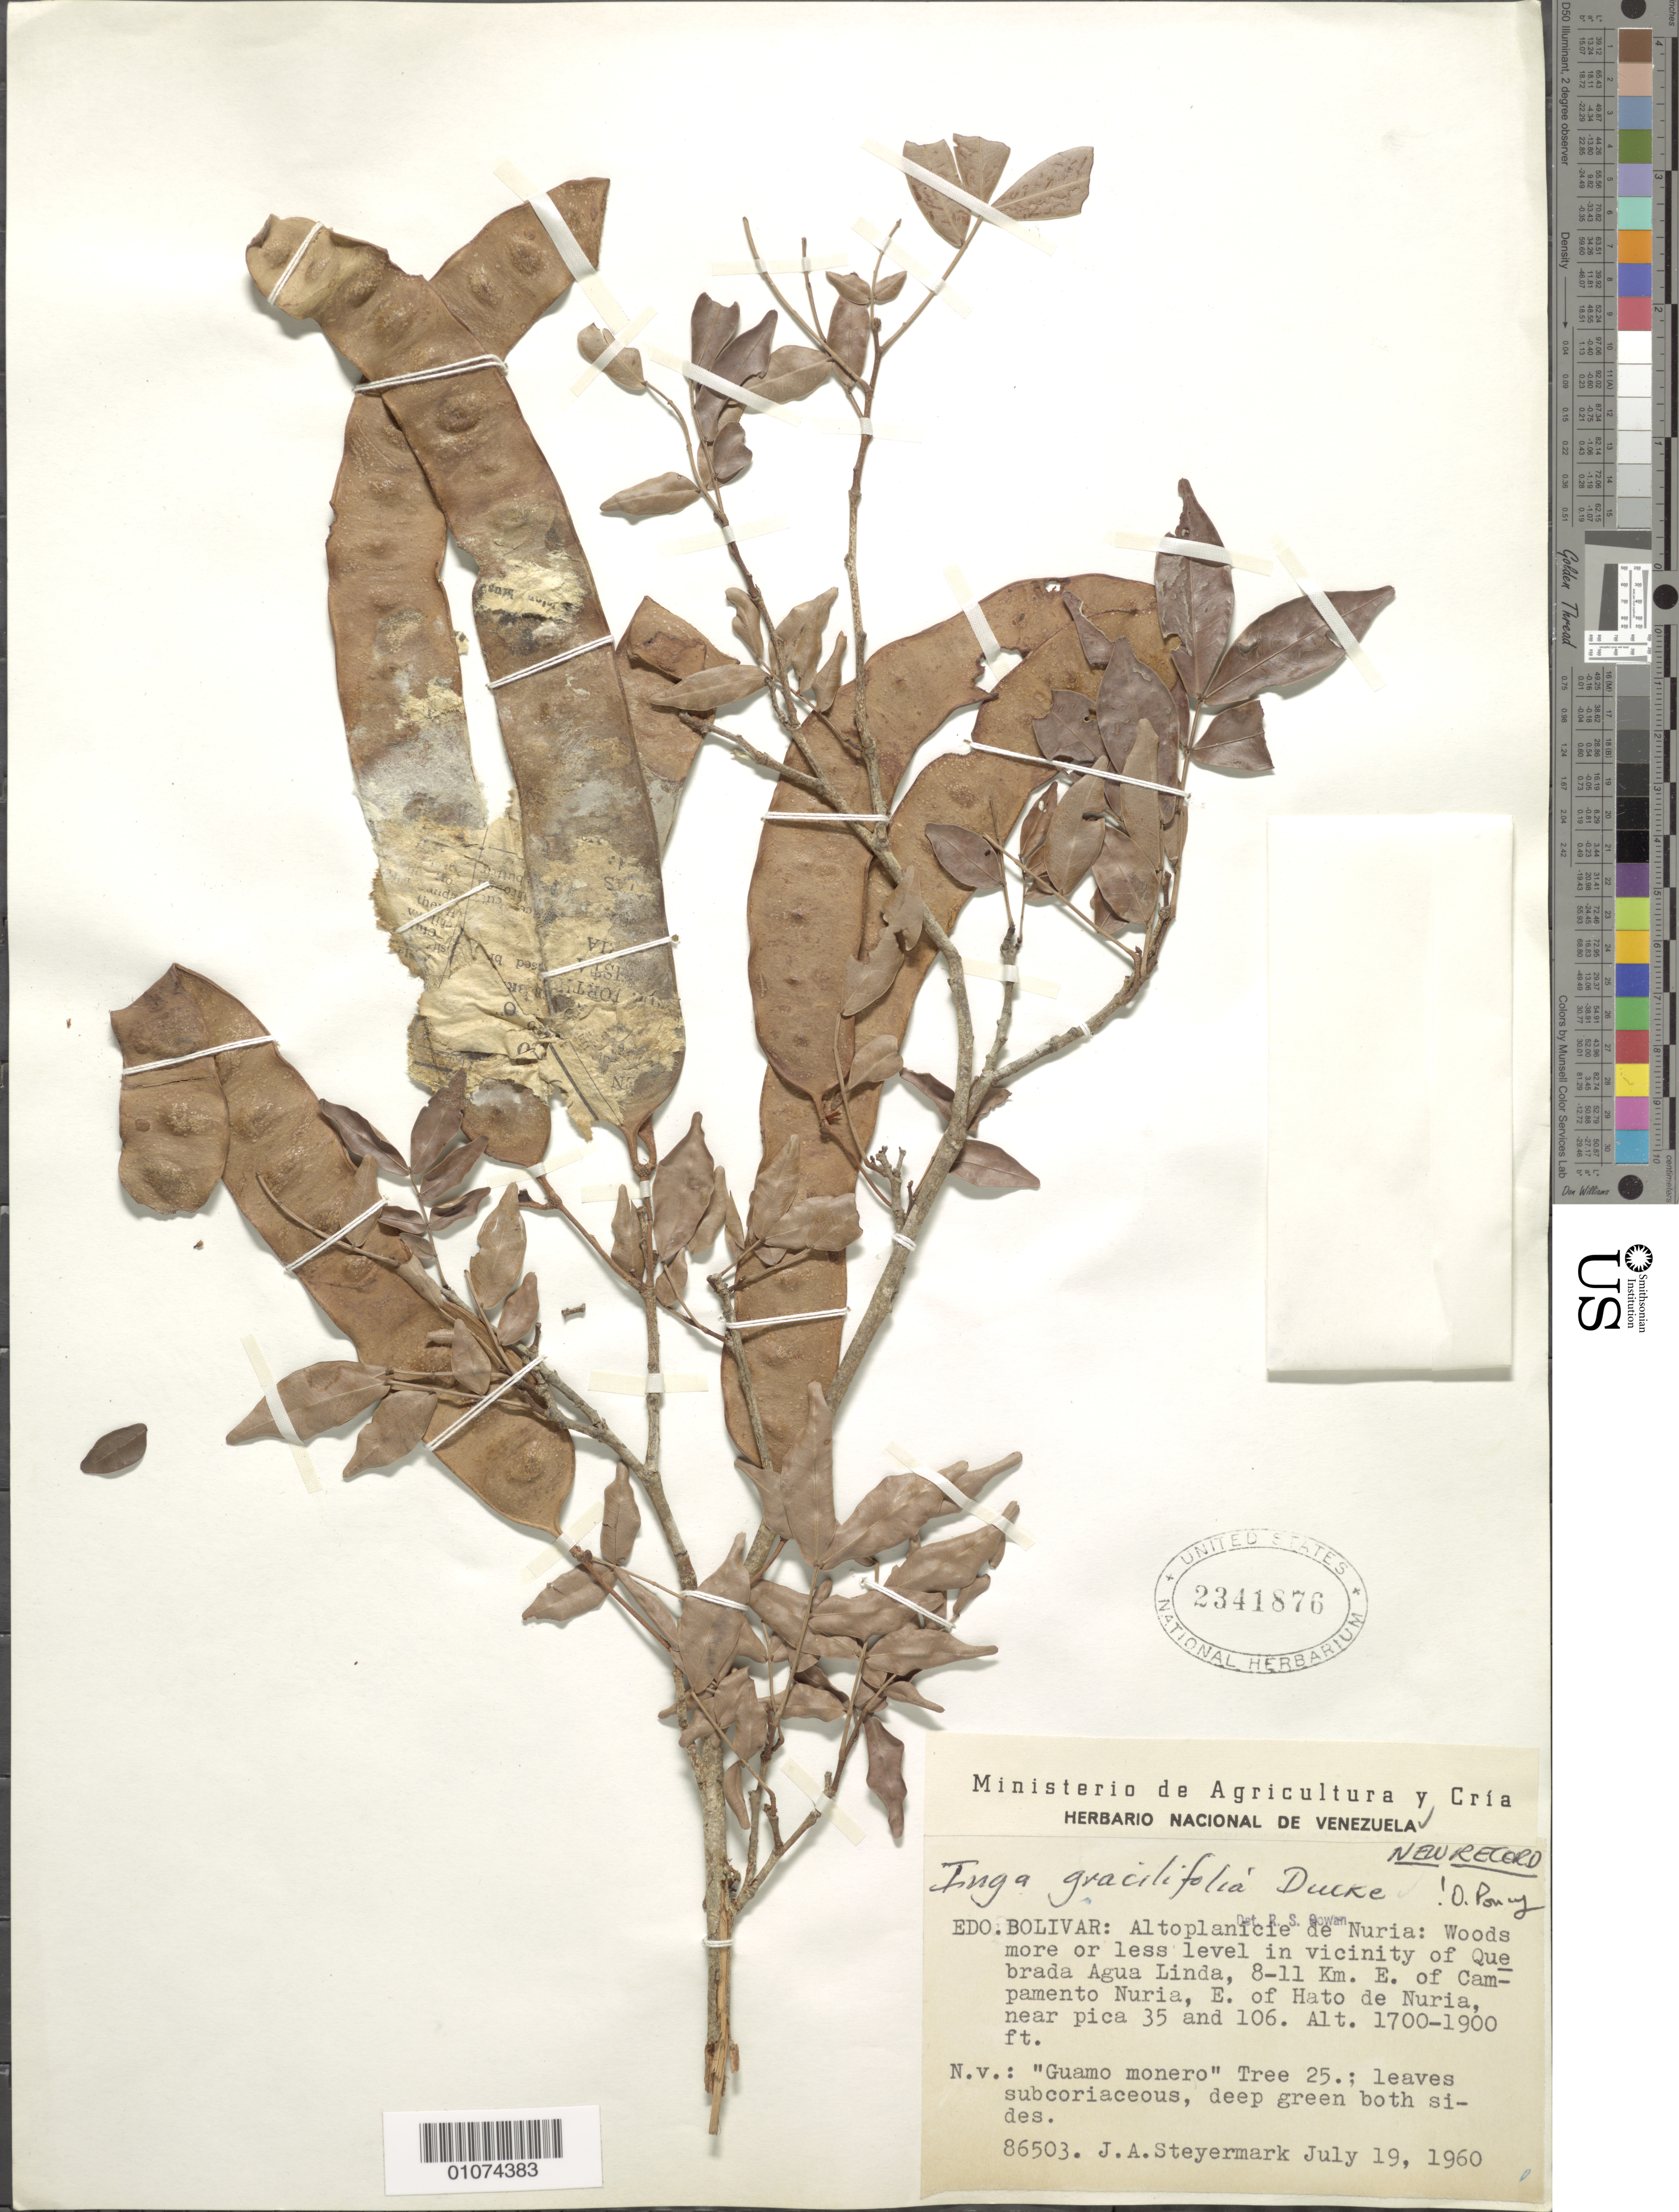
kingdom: Plantae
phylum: Tracheophyta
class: Magnoliopsida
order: Fabales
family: Fabaceae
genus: Inga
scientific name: Inga gracilifolia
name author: Ducke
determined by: Poncy, O.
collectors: J. Steyermark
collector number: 86503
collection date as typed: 19-Jul-60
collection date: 1960-07-19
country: Venezuela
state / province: Bolívar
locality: Altoplanicie de Nuria: Woods more or less level in vicinity of Que brada Agua Lina, 8-11 m E. of Campamento Nuria, E. of Hato de Nuria, near pica 35 and 106.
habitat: Woods.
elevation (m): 518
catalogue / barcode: US 2341876